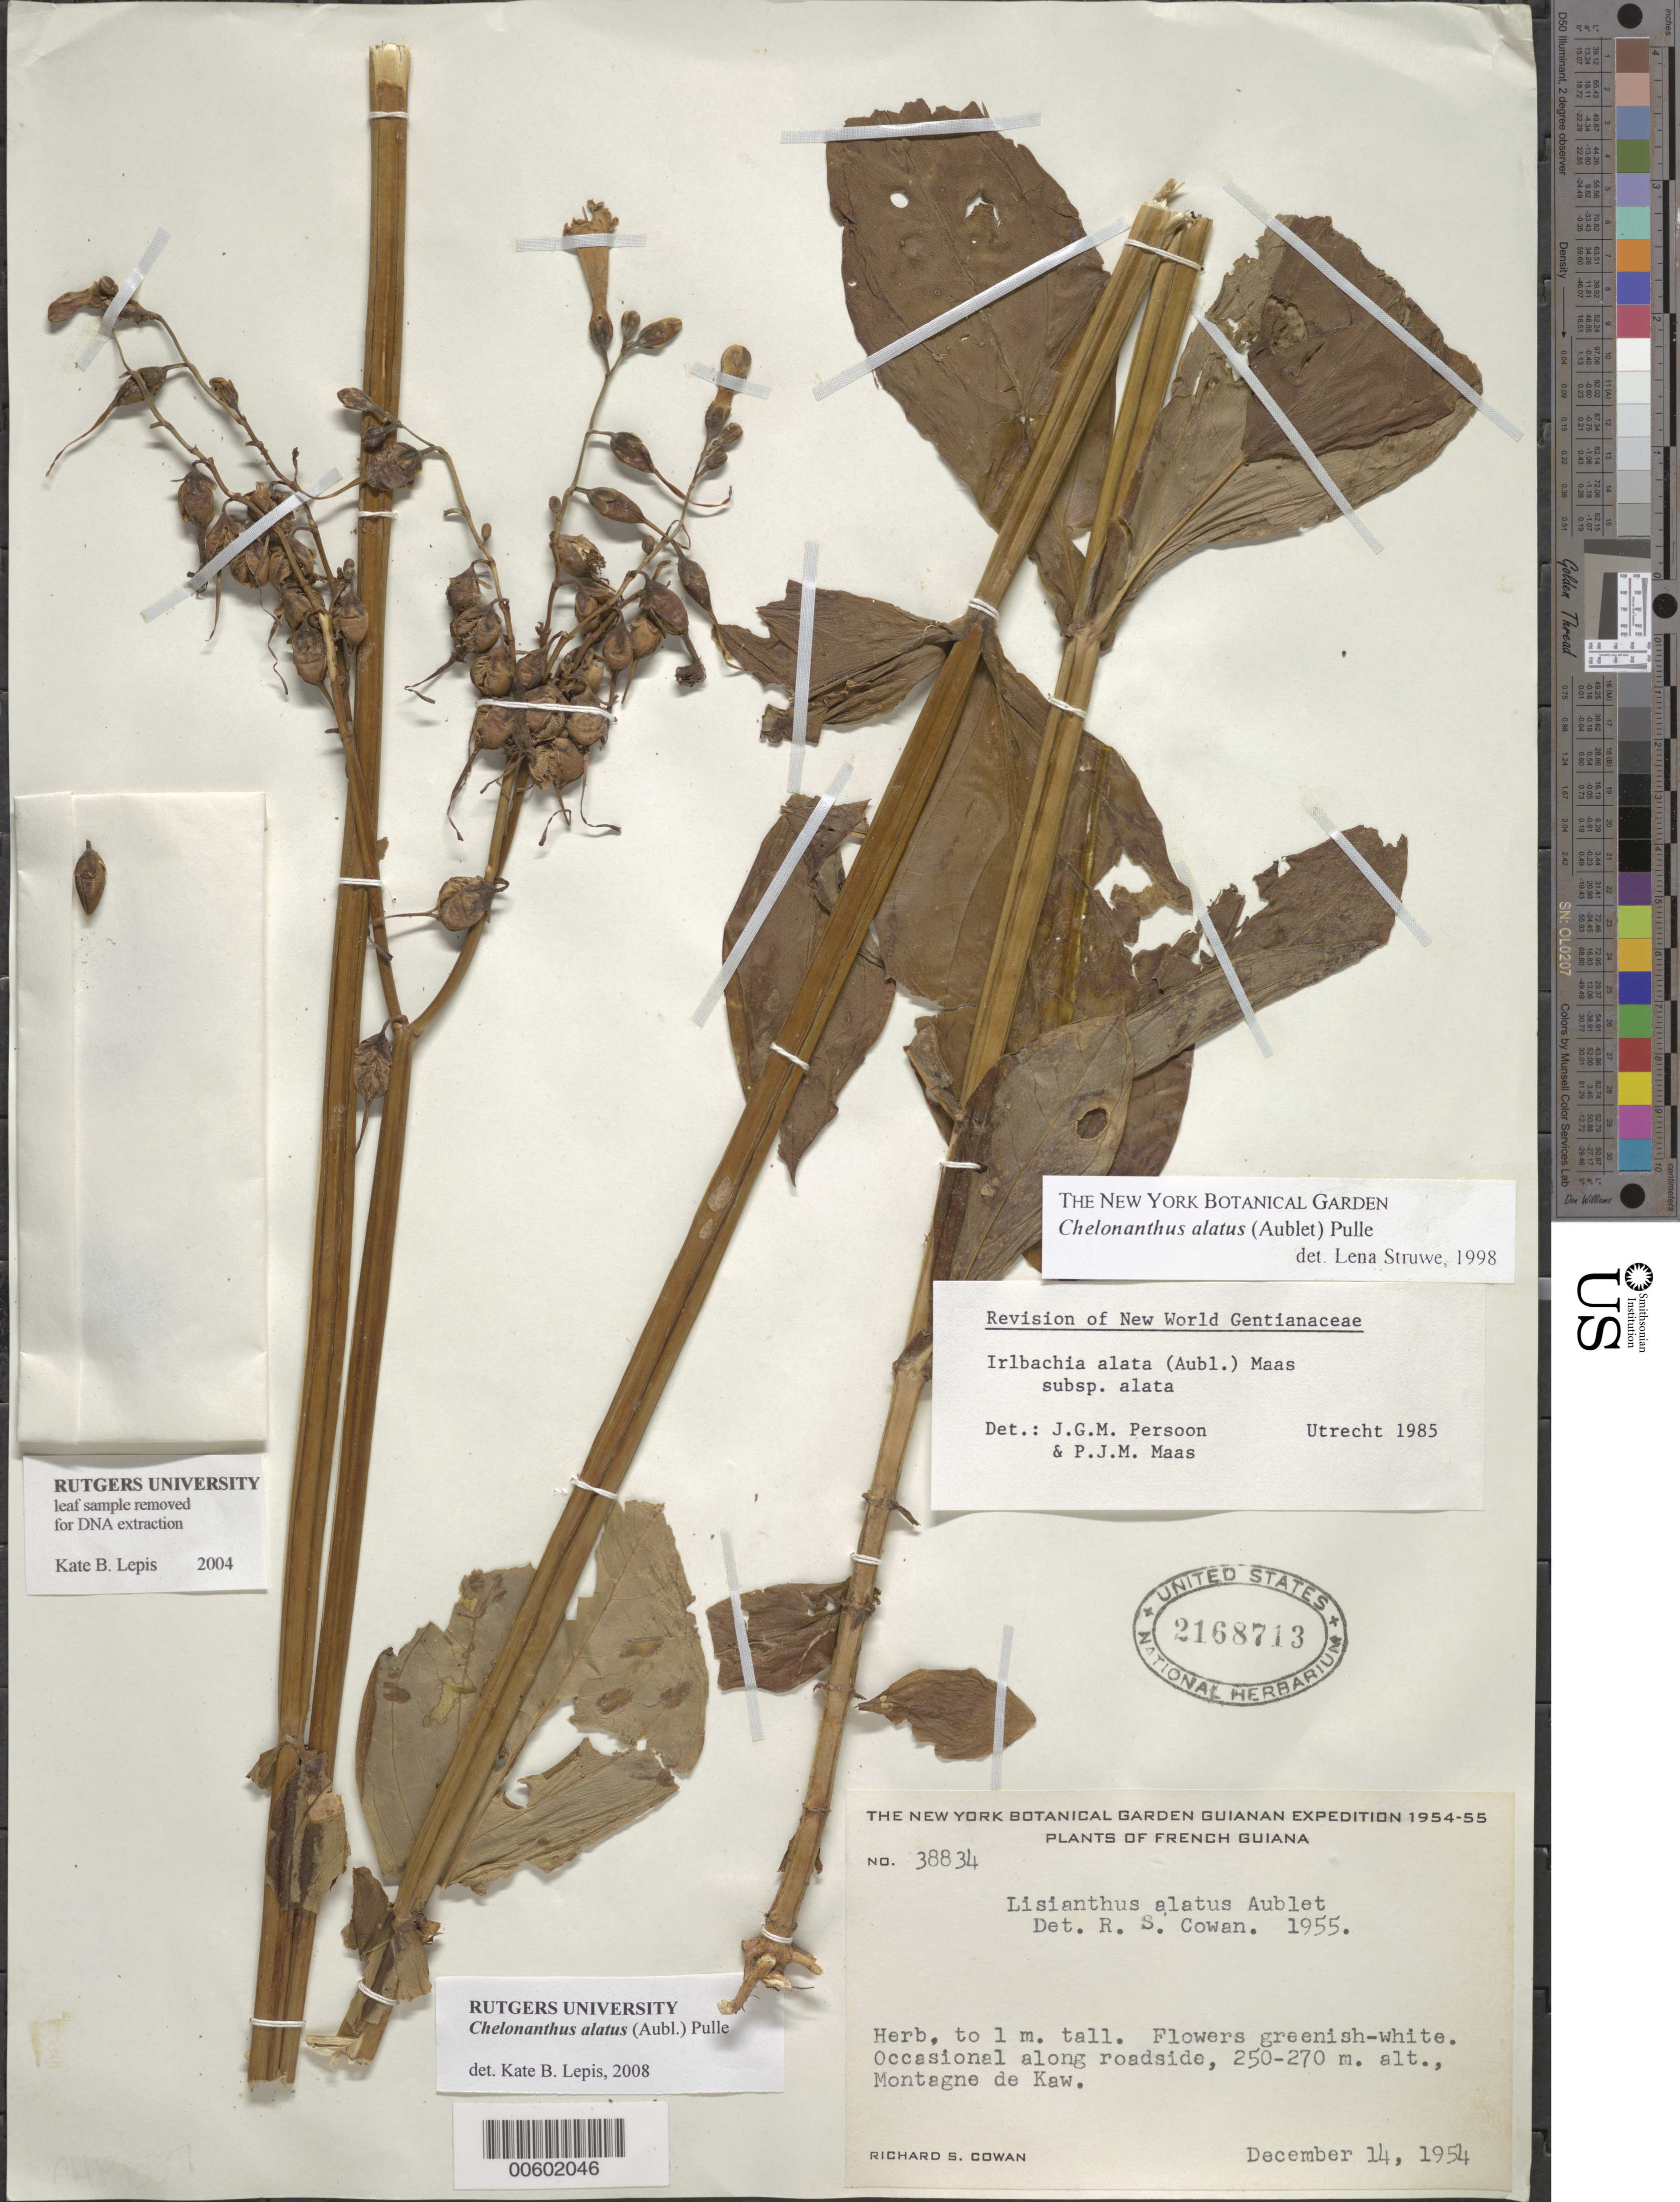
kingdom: Plantae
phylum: Tracheophyta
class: Magnoliopsida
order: Gentianales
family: Gentianaceae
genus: Chelonanthus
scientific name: Chelonanthus alatus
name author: (Aubl.) Pulle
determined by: Struwe, L.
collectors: R. S. Cowan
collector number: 38834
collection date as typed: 14-Dec-54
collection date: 1954-12-14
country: French Guiana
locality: Montagne de Kaw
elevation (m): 250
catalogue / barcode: US 2168713